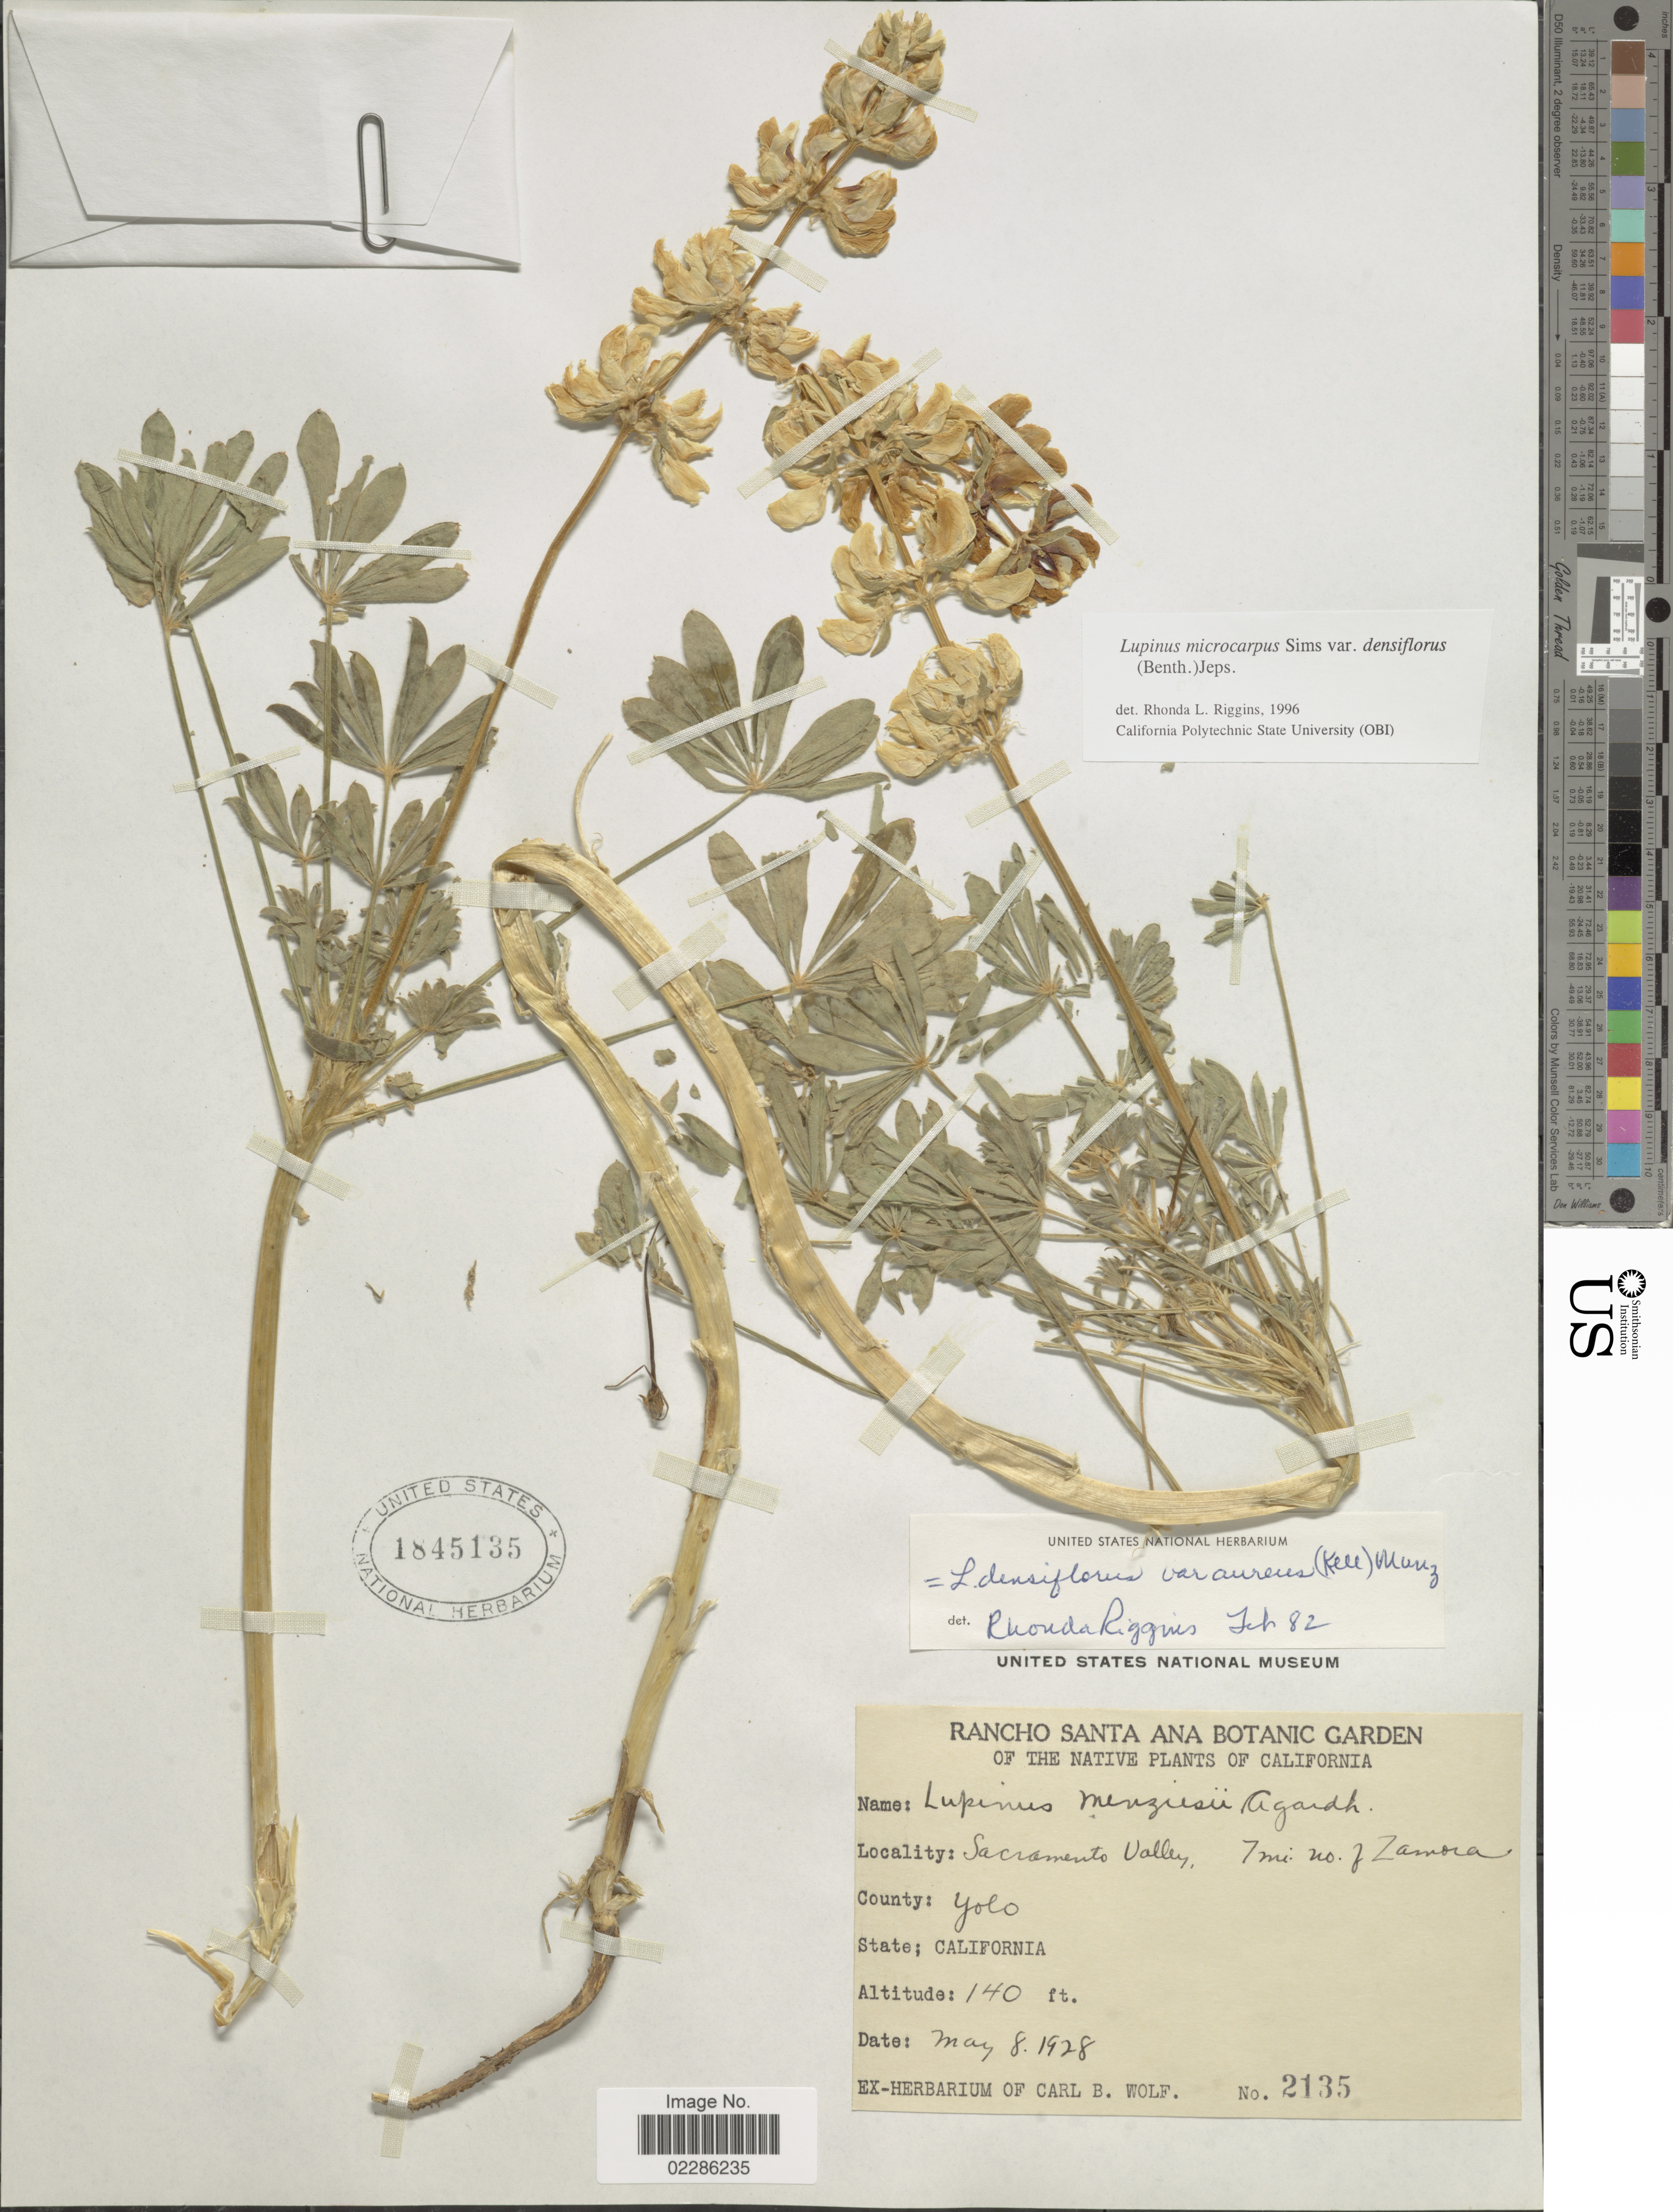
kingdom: Plantae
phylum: Tracheophyta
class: Magnoliopsida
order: Fabales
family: Fabaceae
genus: Lupinus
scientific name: Lupinus microcarpus var. densiflorus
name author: (Benth.) Jeps.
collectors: ex herb. Carl B. Wolf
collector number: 2135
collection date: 1928-05-08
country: United States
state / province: California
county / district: Sacramento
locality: The Native of California, Sacramento Valley, 7 mi no f Zamora, Yolo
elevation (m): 43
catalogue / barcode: US 1845135